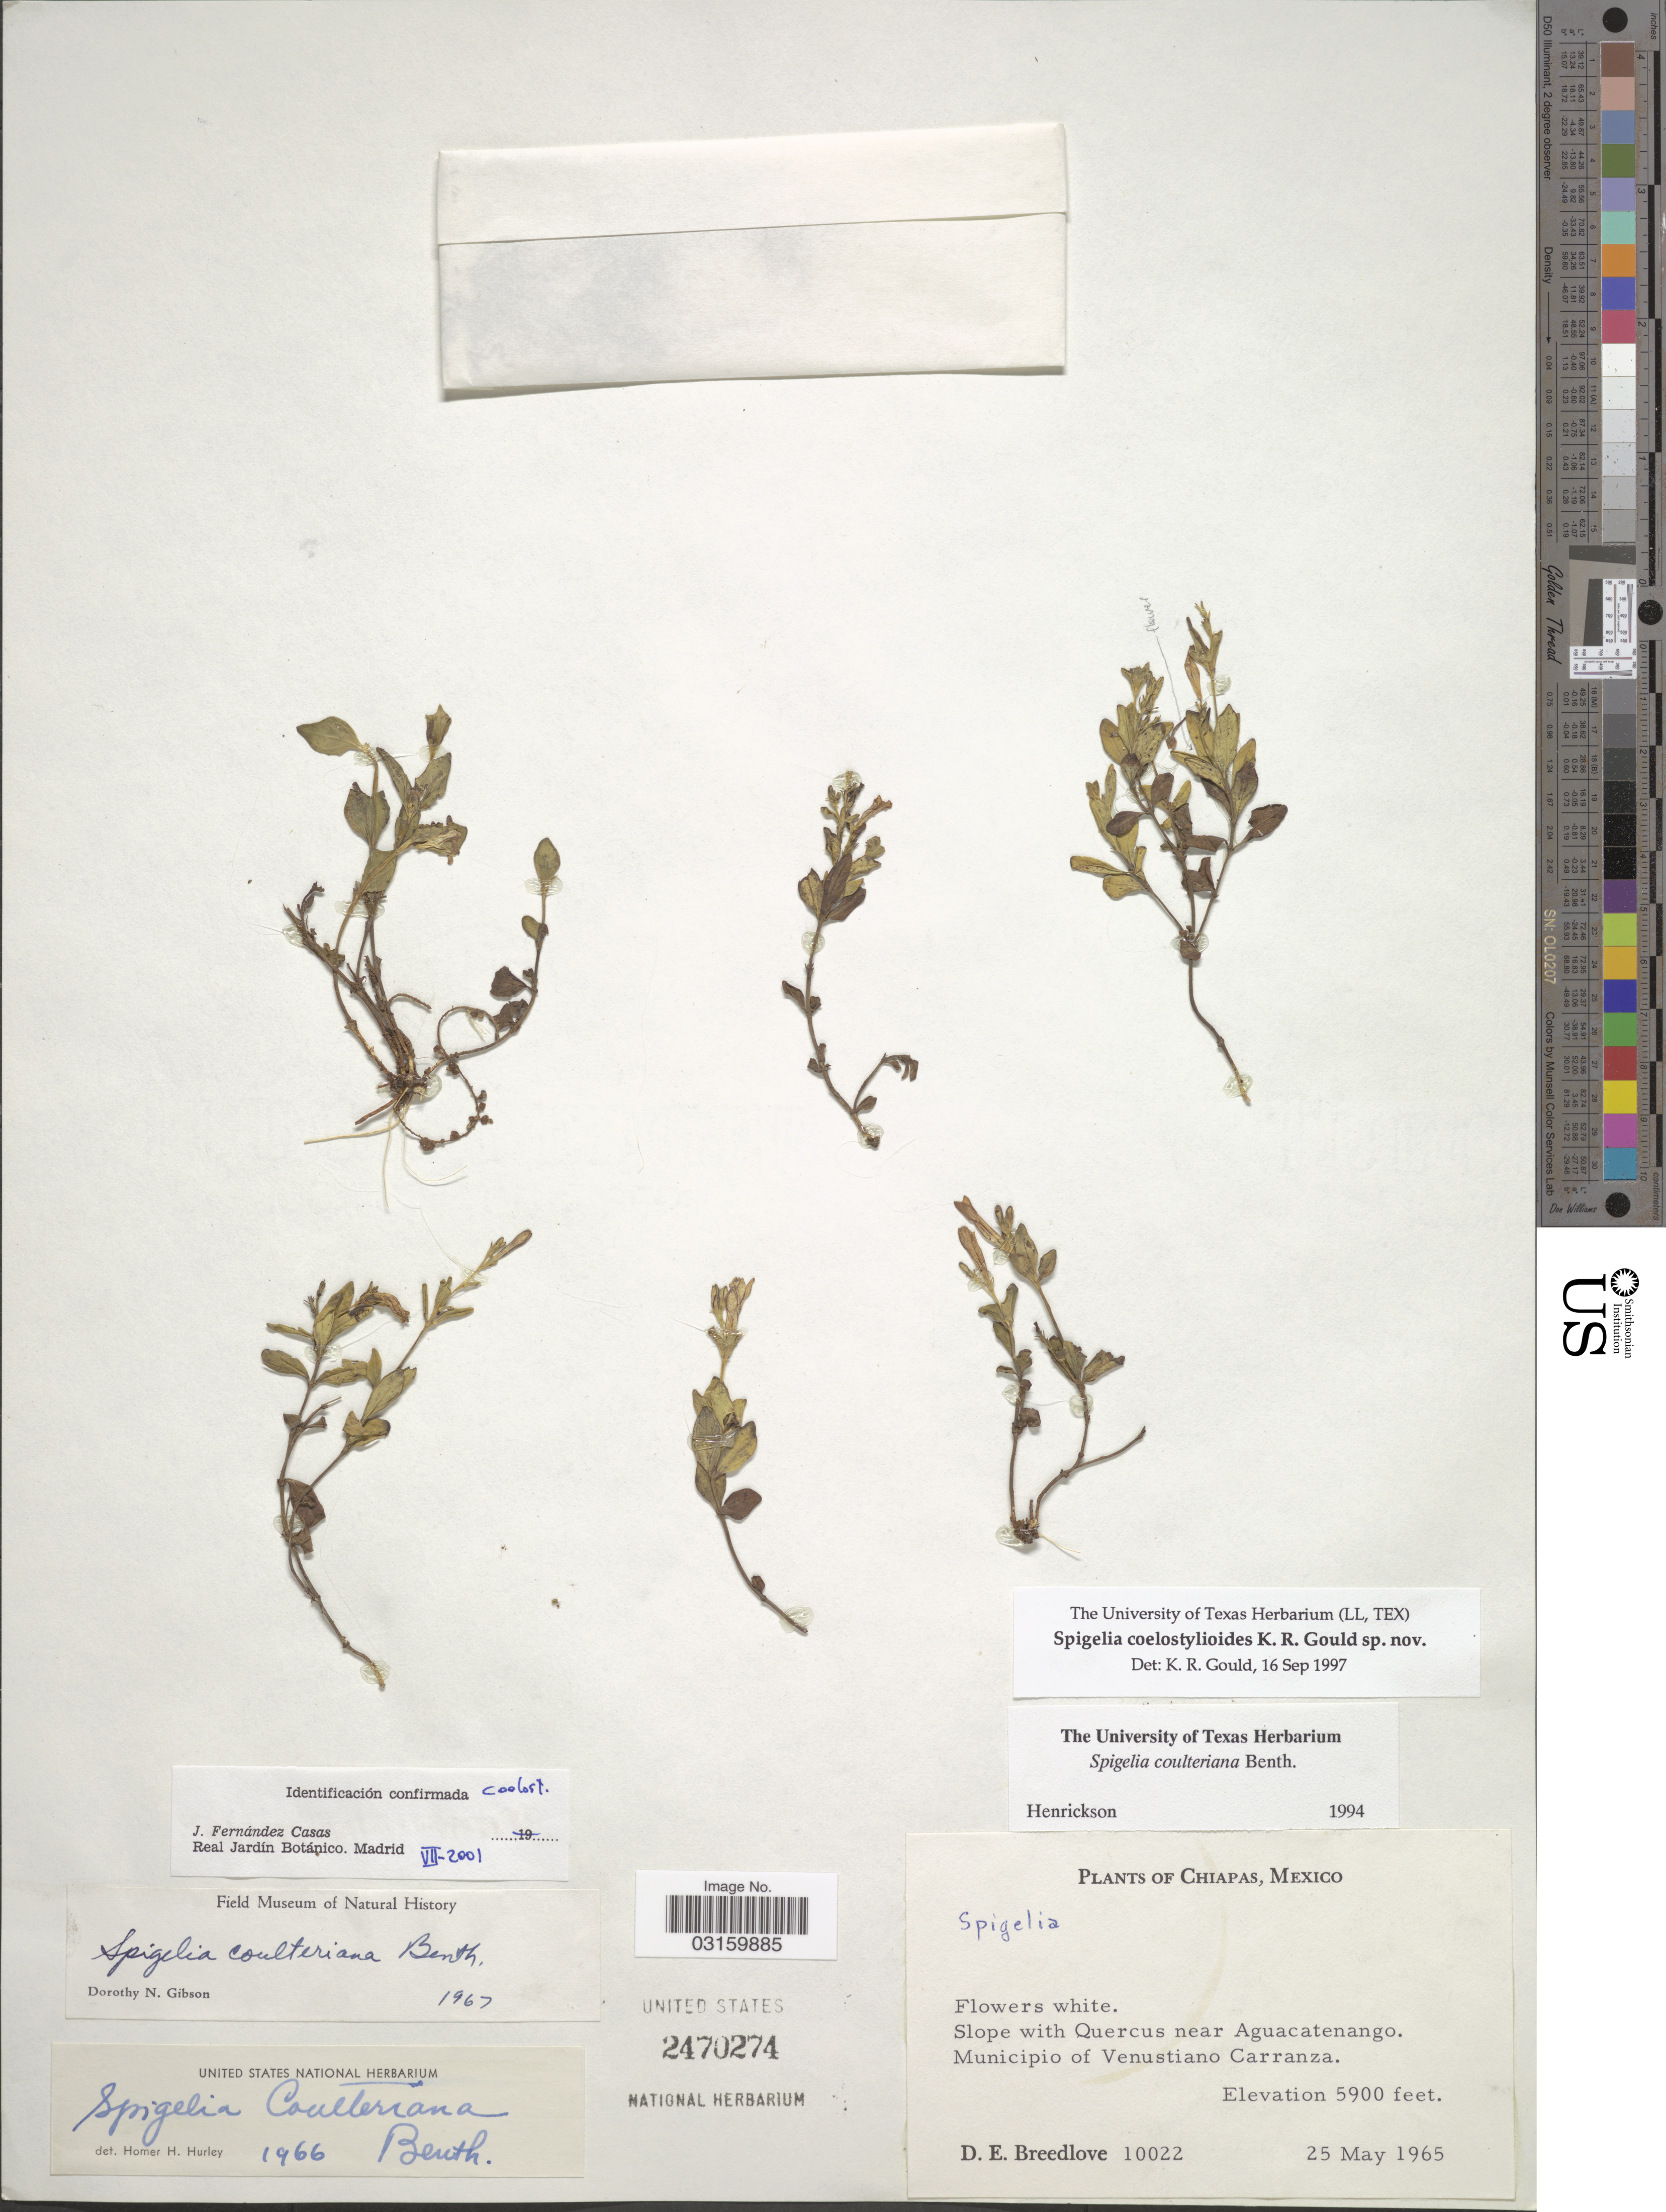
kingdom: Plantae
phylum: Tracheophyta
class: Magnoliopsida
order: Gentianales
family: Loganiaceae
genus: Spigelia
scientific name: Spigelia coelostylioides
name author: K. R. Gould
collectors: D. E. Breedlove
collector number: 10022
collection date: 1965-05-25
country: Mexico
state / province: Chiapas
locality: Slope with Quercus near Aguacatenango. Municipio of Venustiano Carranza.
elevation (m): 1798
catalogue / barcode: US 2470274